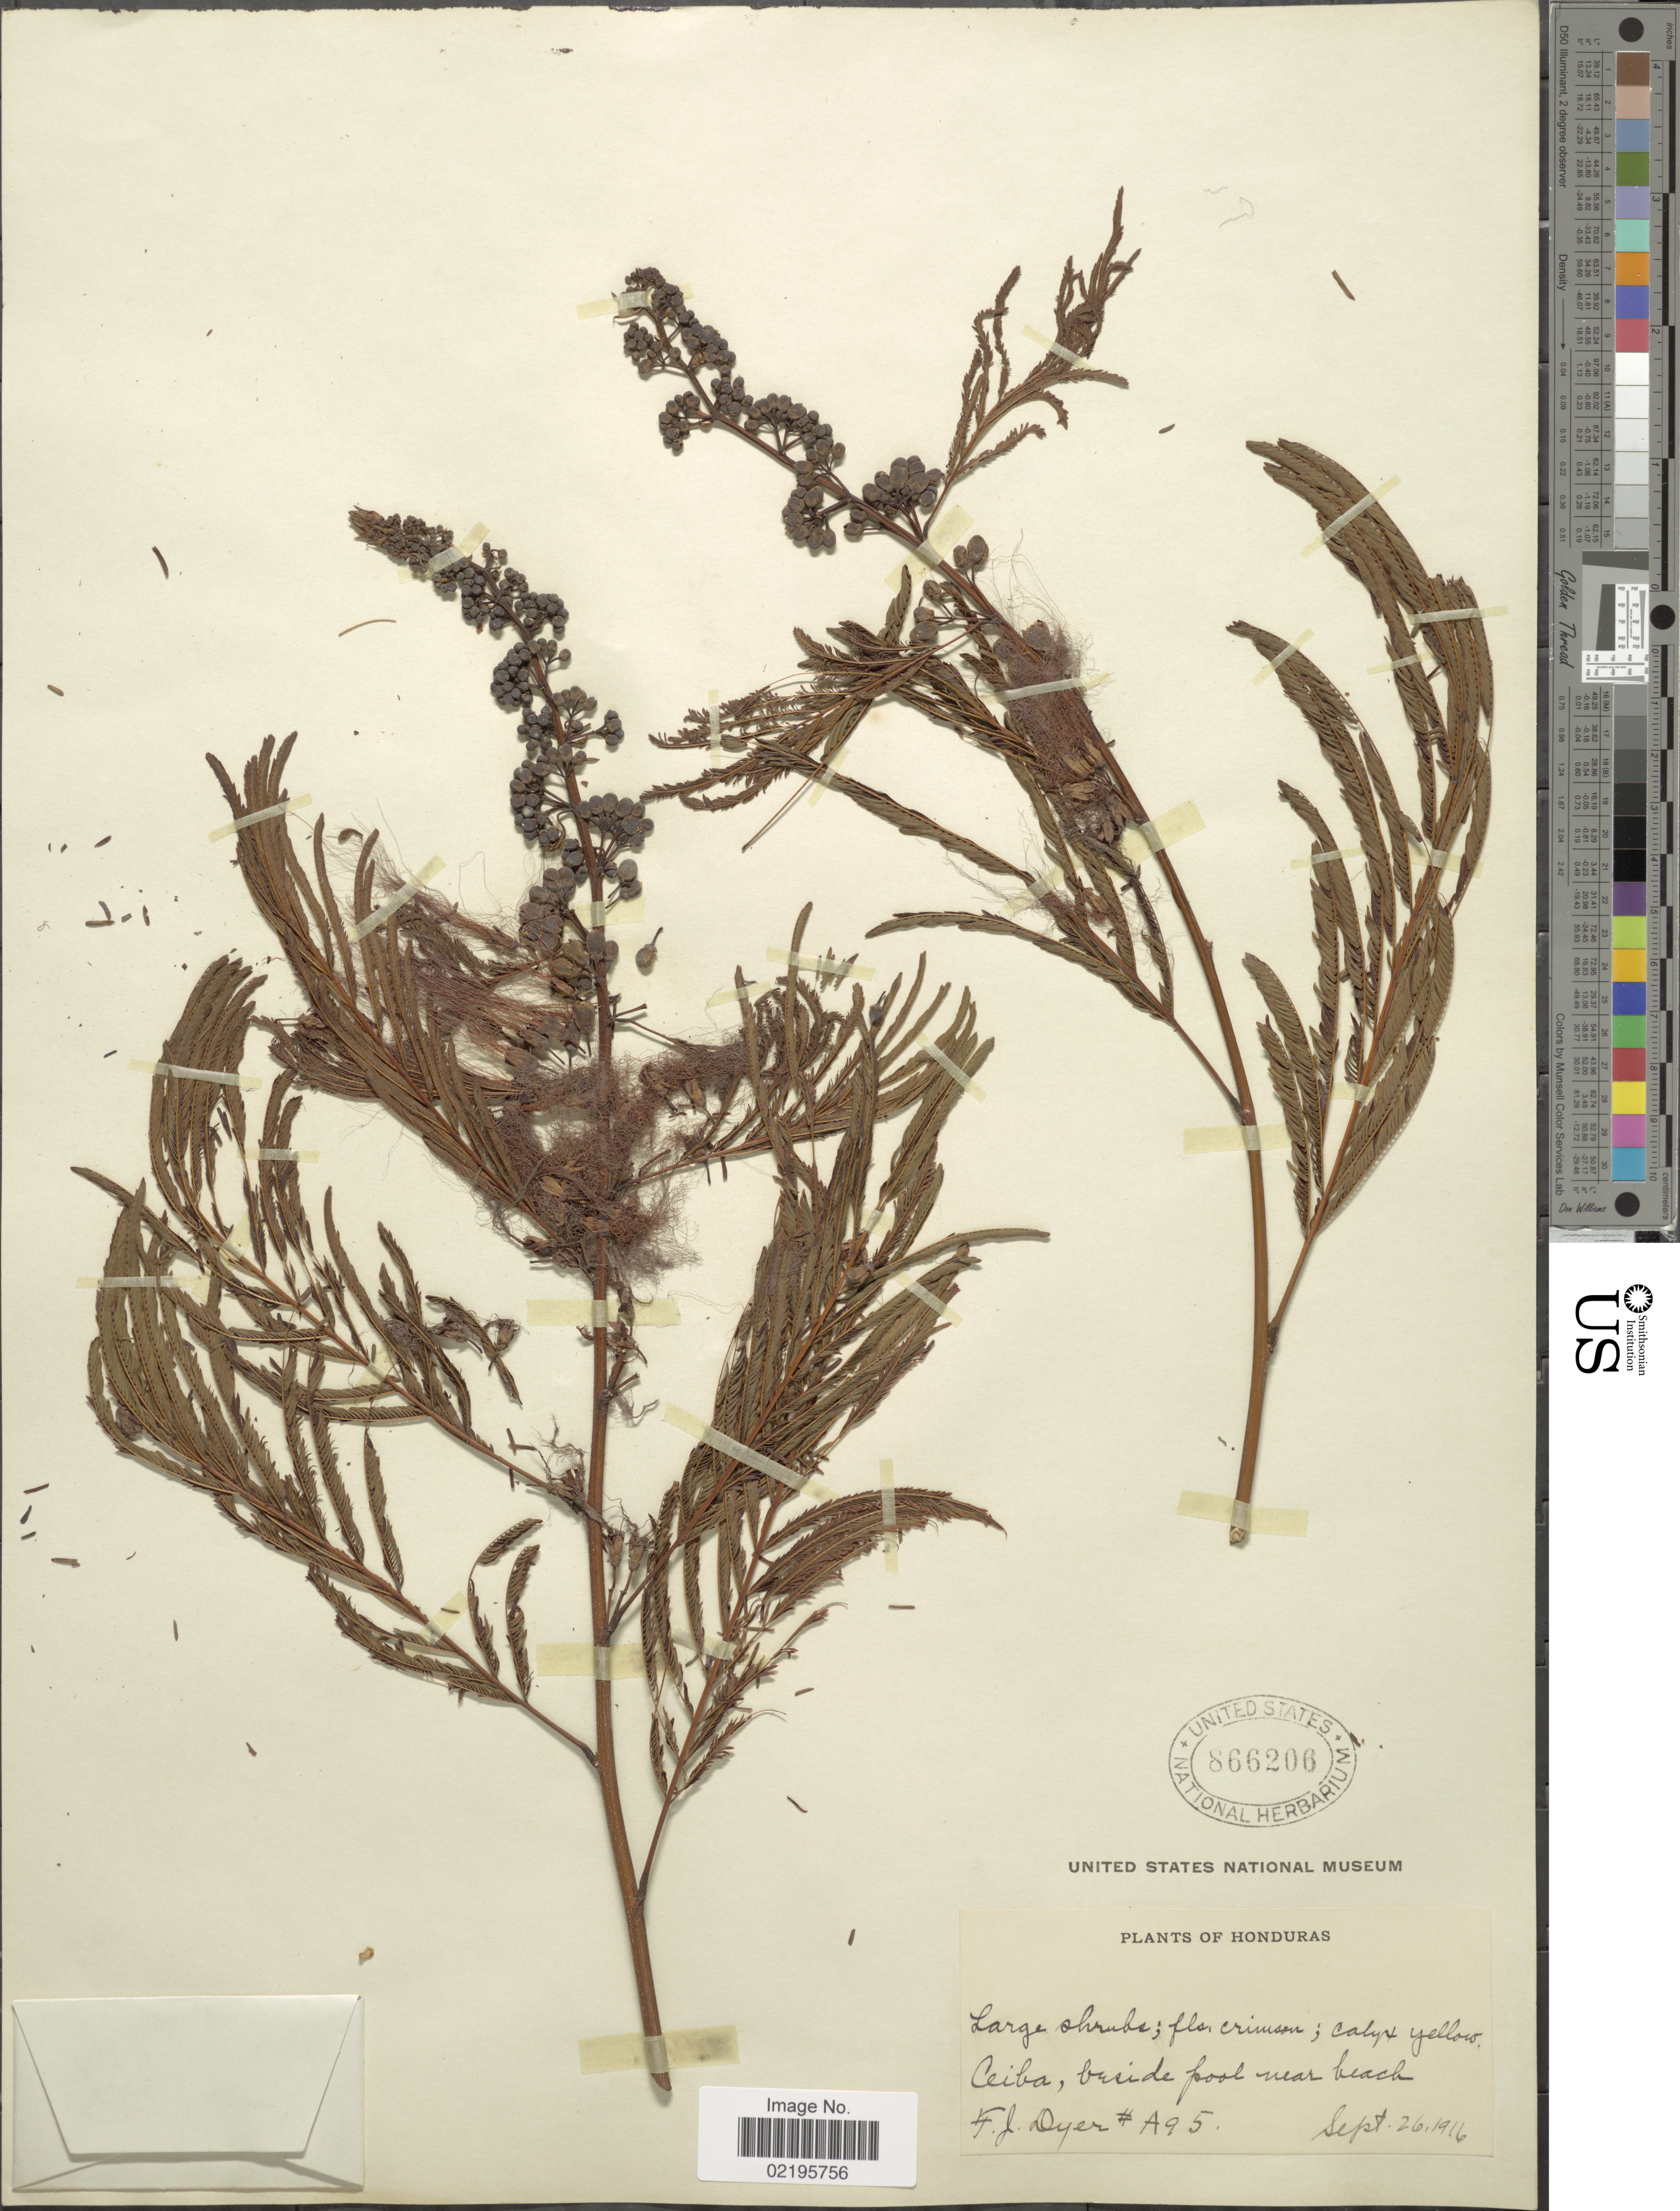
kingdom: Plantae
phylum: Tracheophyta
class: Magnoliopsida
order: Fabales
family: Fabaceae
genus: Calliandra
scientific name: Calliandra calothyrsus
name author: Meisn.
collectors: F. J. Dyer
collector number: A95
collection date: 1916-09-26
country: Honduras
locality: Ceiba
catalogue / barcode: US 866206